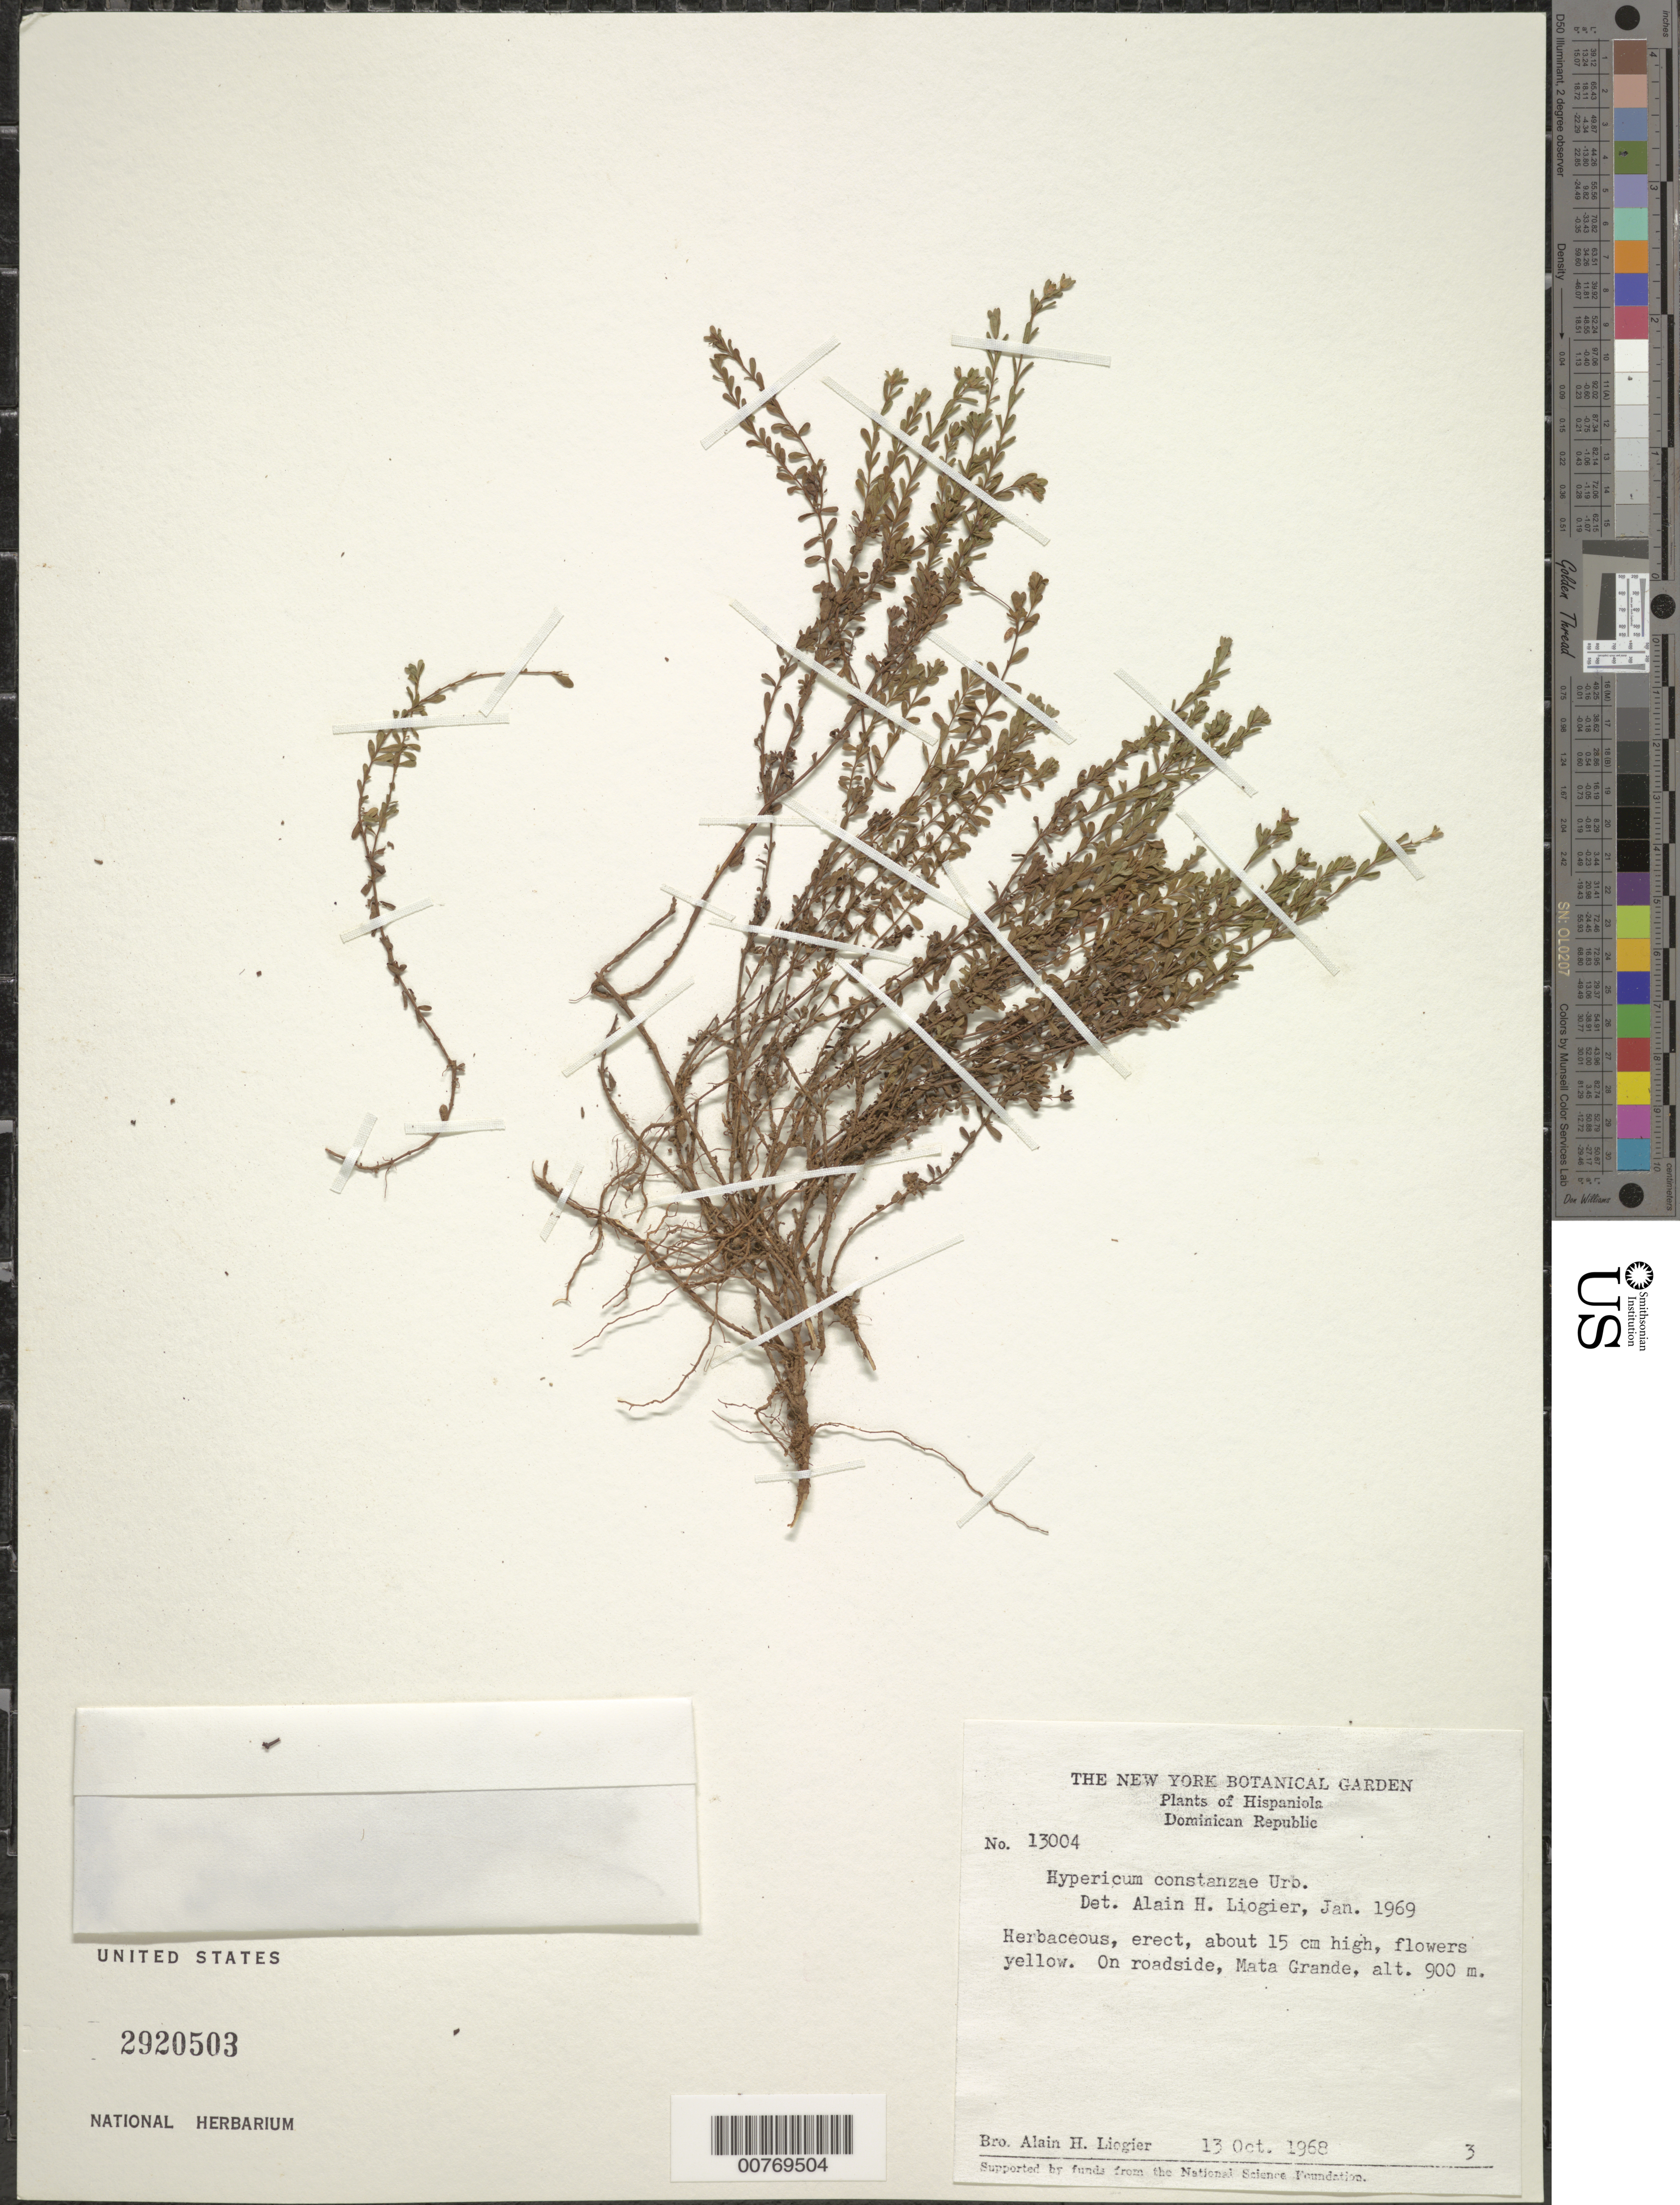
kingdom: Plantae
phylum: Tracheophyta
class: Magnoliopsida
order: Malpighiales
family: Hypericaceae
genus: Hypericum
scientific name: Hypericum constanzae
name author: Urb.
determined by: Liogier, Alain H.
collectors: A. H. Liogier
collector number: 13004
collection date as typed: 13 Oct 1968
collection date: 1968-10-13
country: Dominican Republic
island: Hispaniola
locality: On roadside, Mata Grande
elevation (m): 900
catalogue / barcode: US 2920503